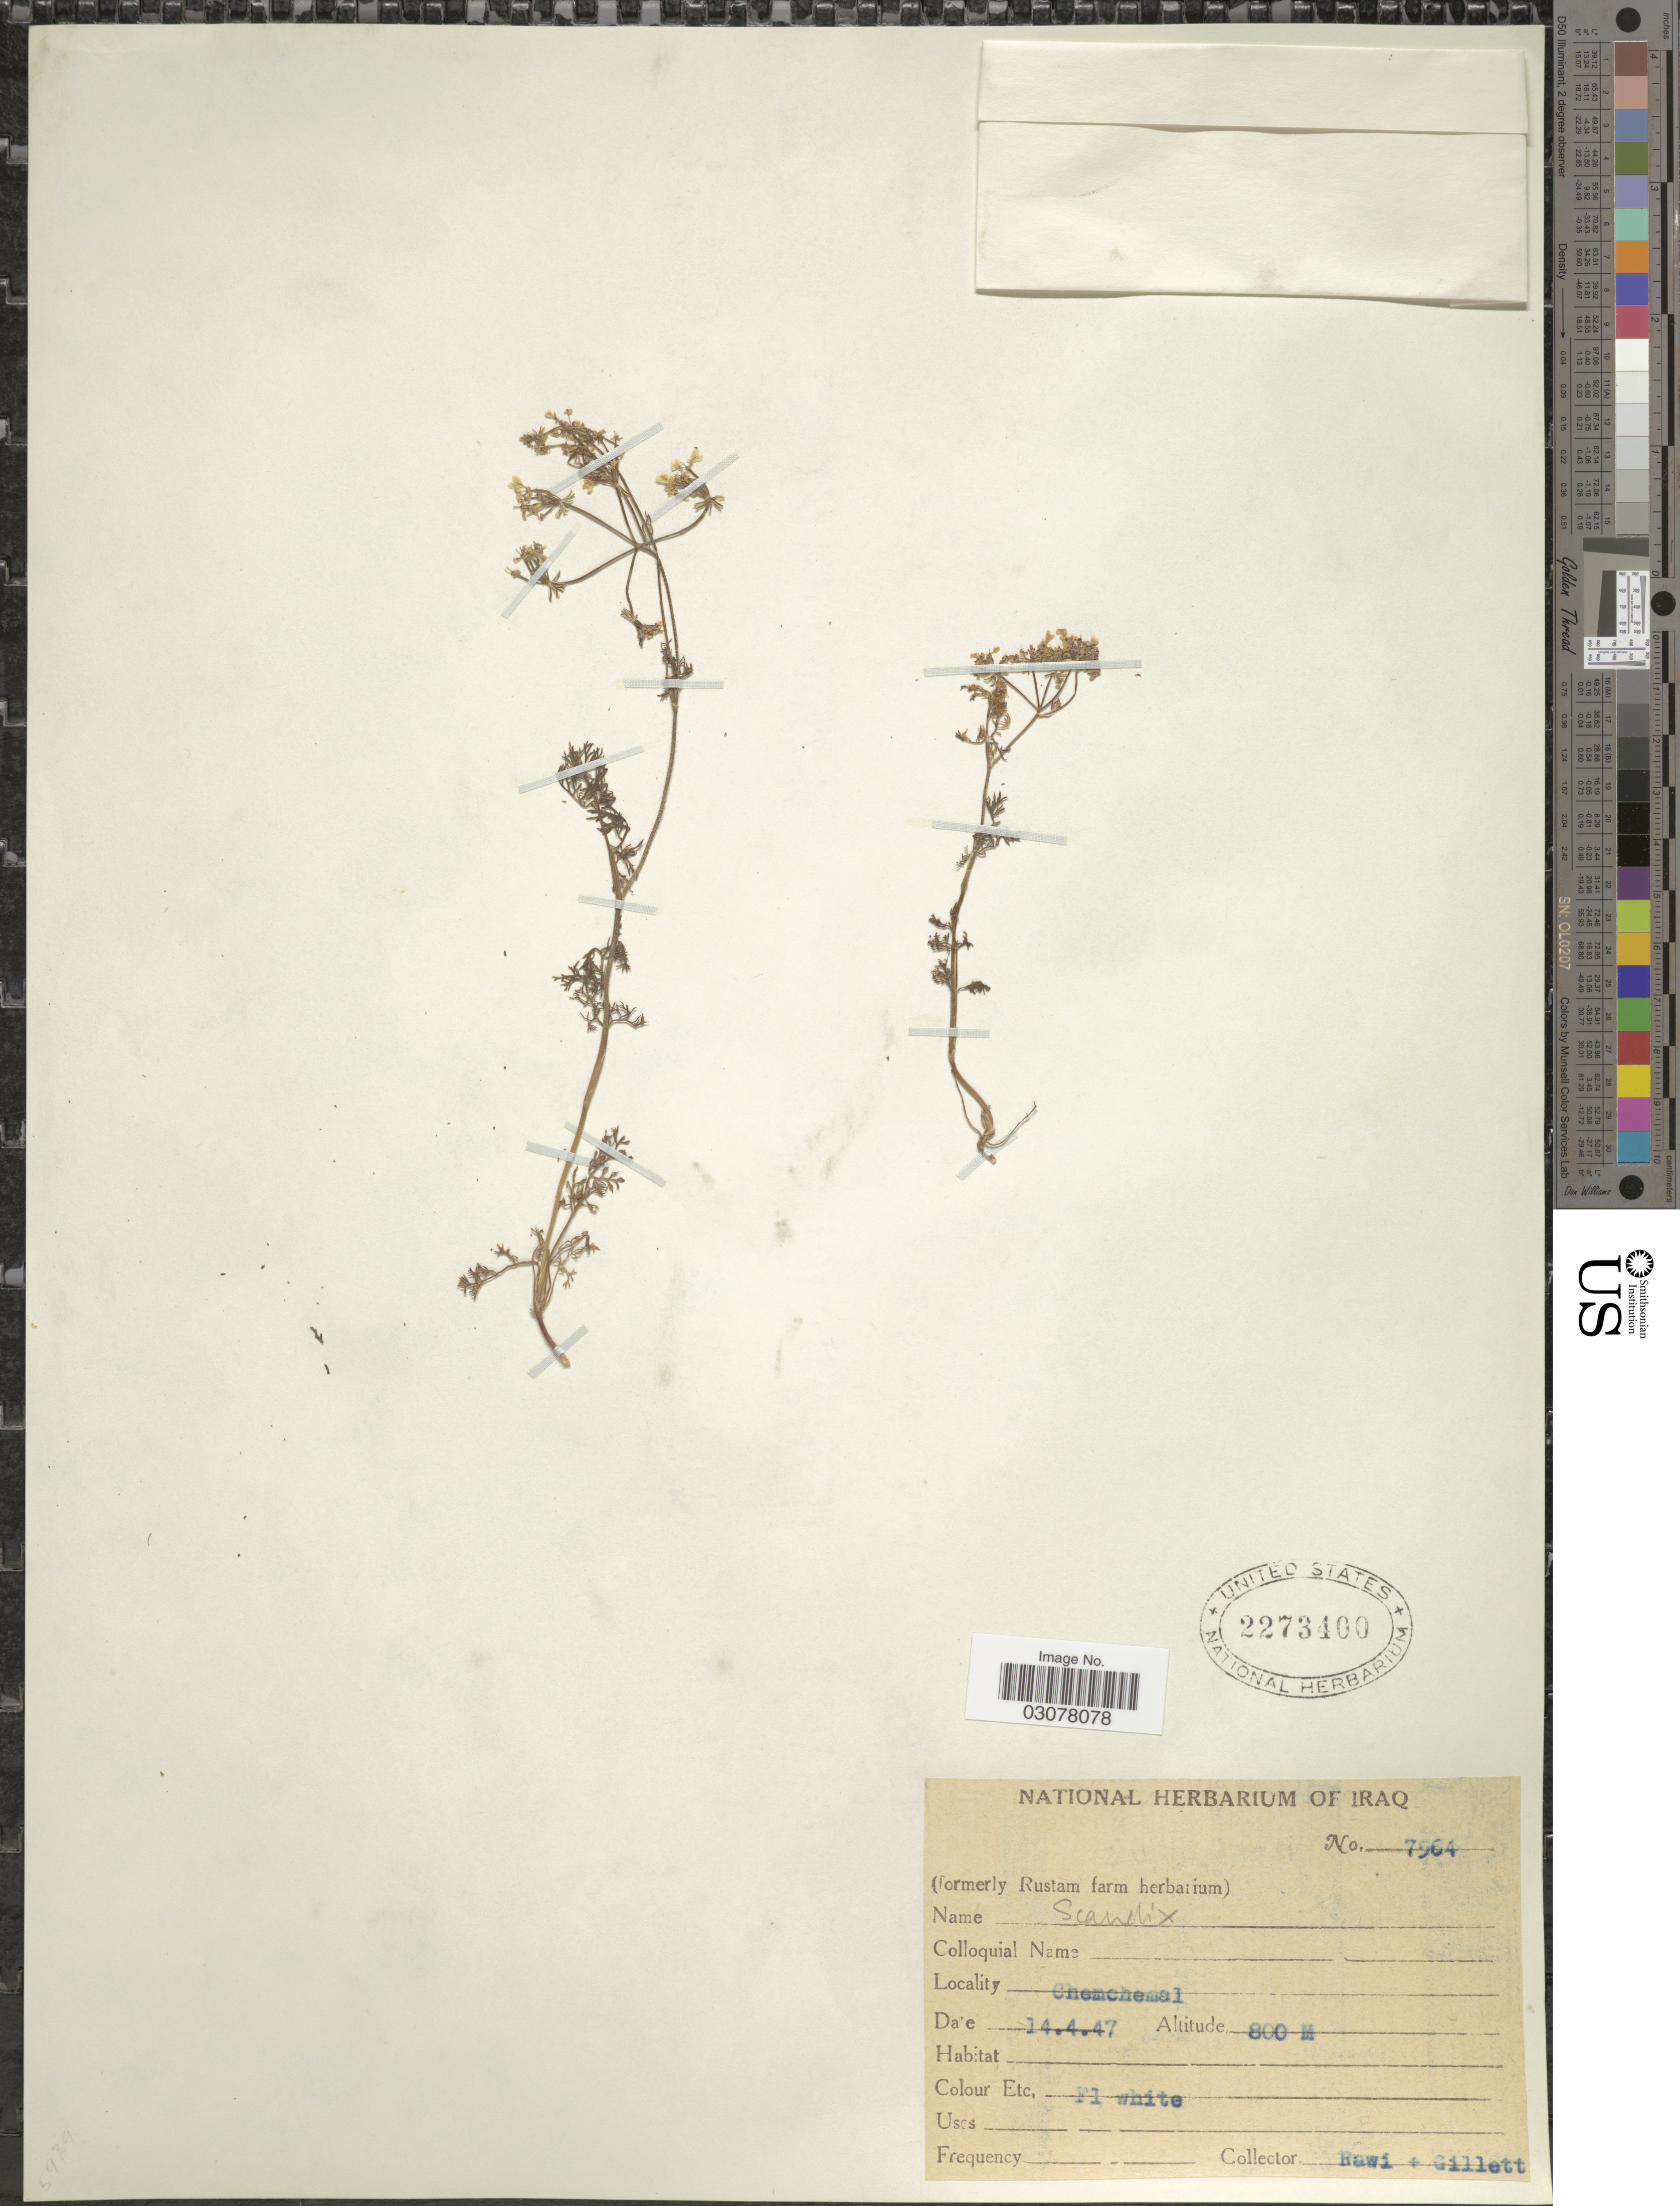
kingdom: Plantae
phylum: Tracheophyta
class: Magnoliopsida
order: Apiales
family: Apiaceae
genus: Scandix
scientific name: Scandix sp.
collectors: -. Rawi & Gillett, --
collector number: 7564*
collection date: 1947-04-14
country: Iraq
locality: Chemchemal.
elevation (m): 800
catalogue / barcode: US 2273400